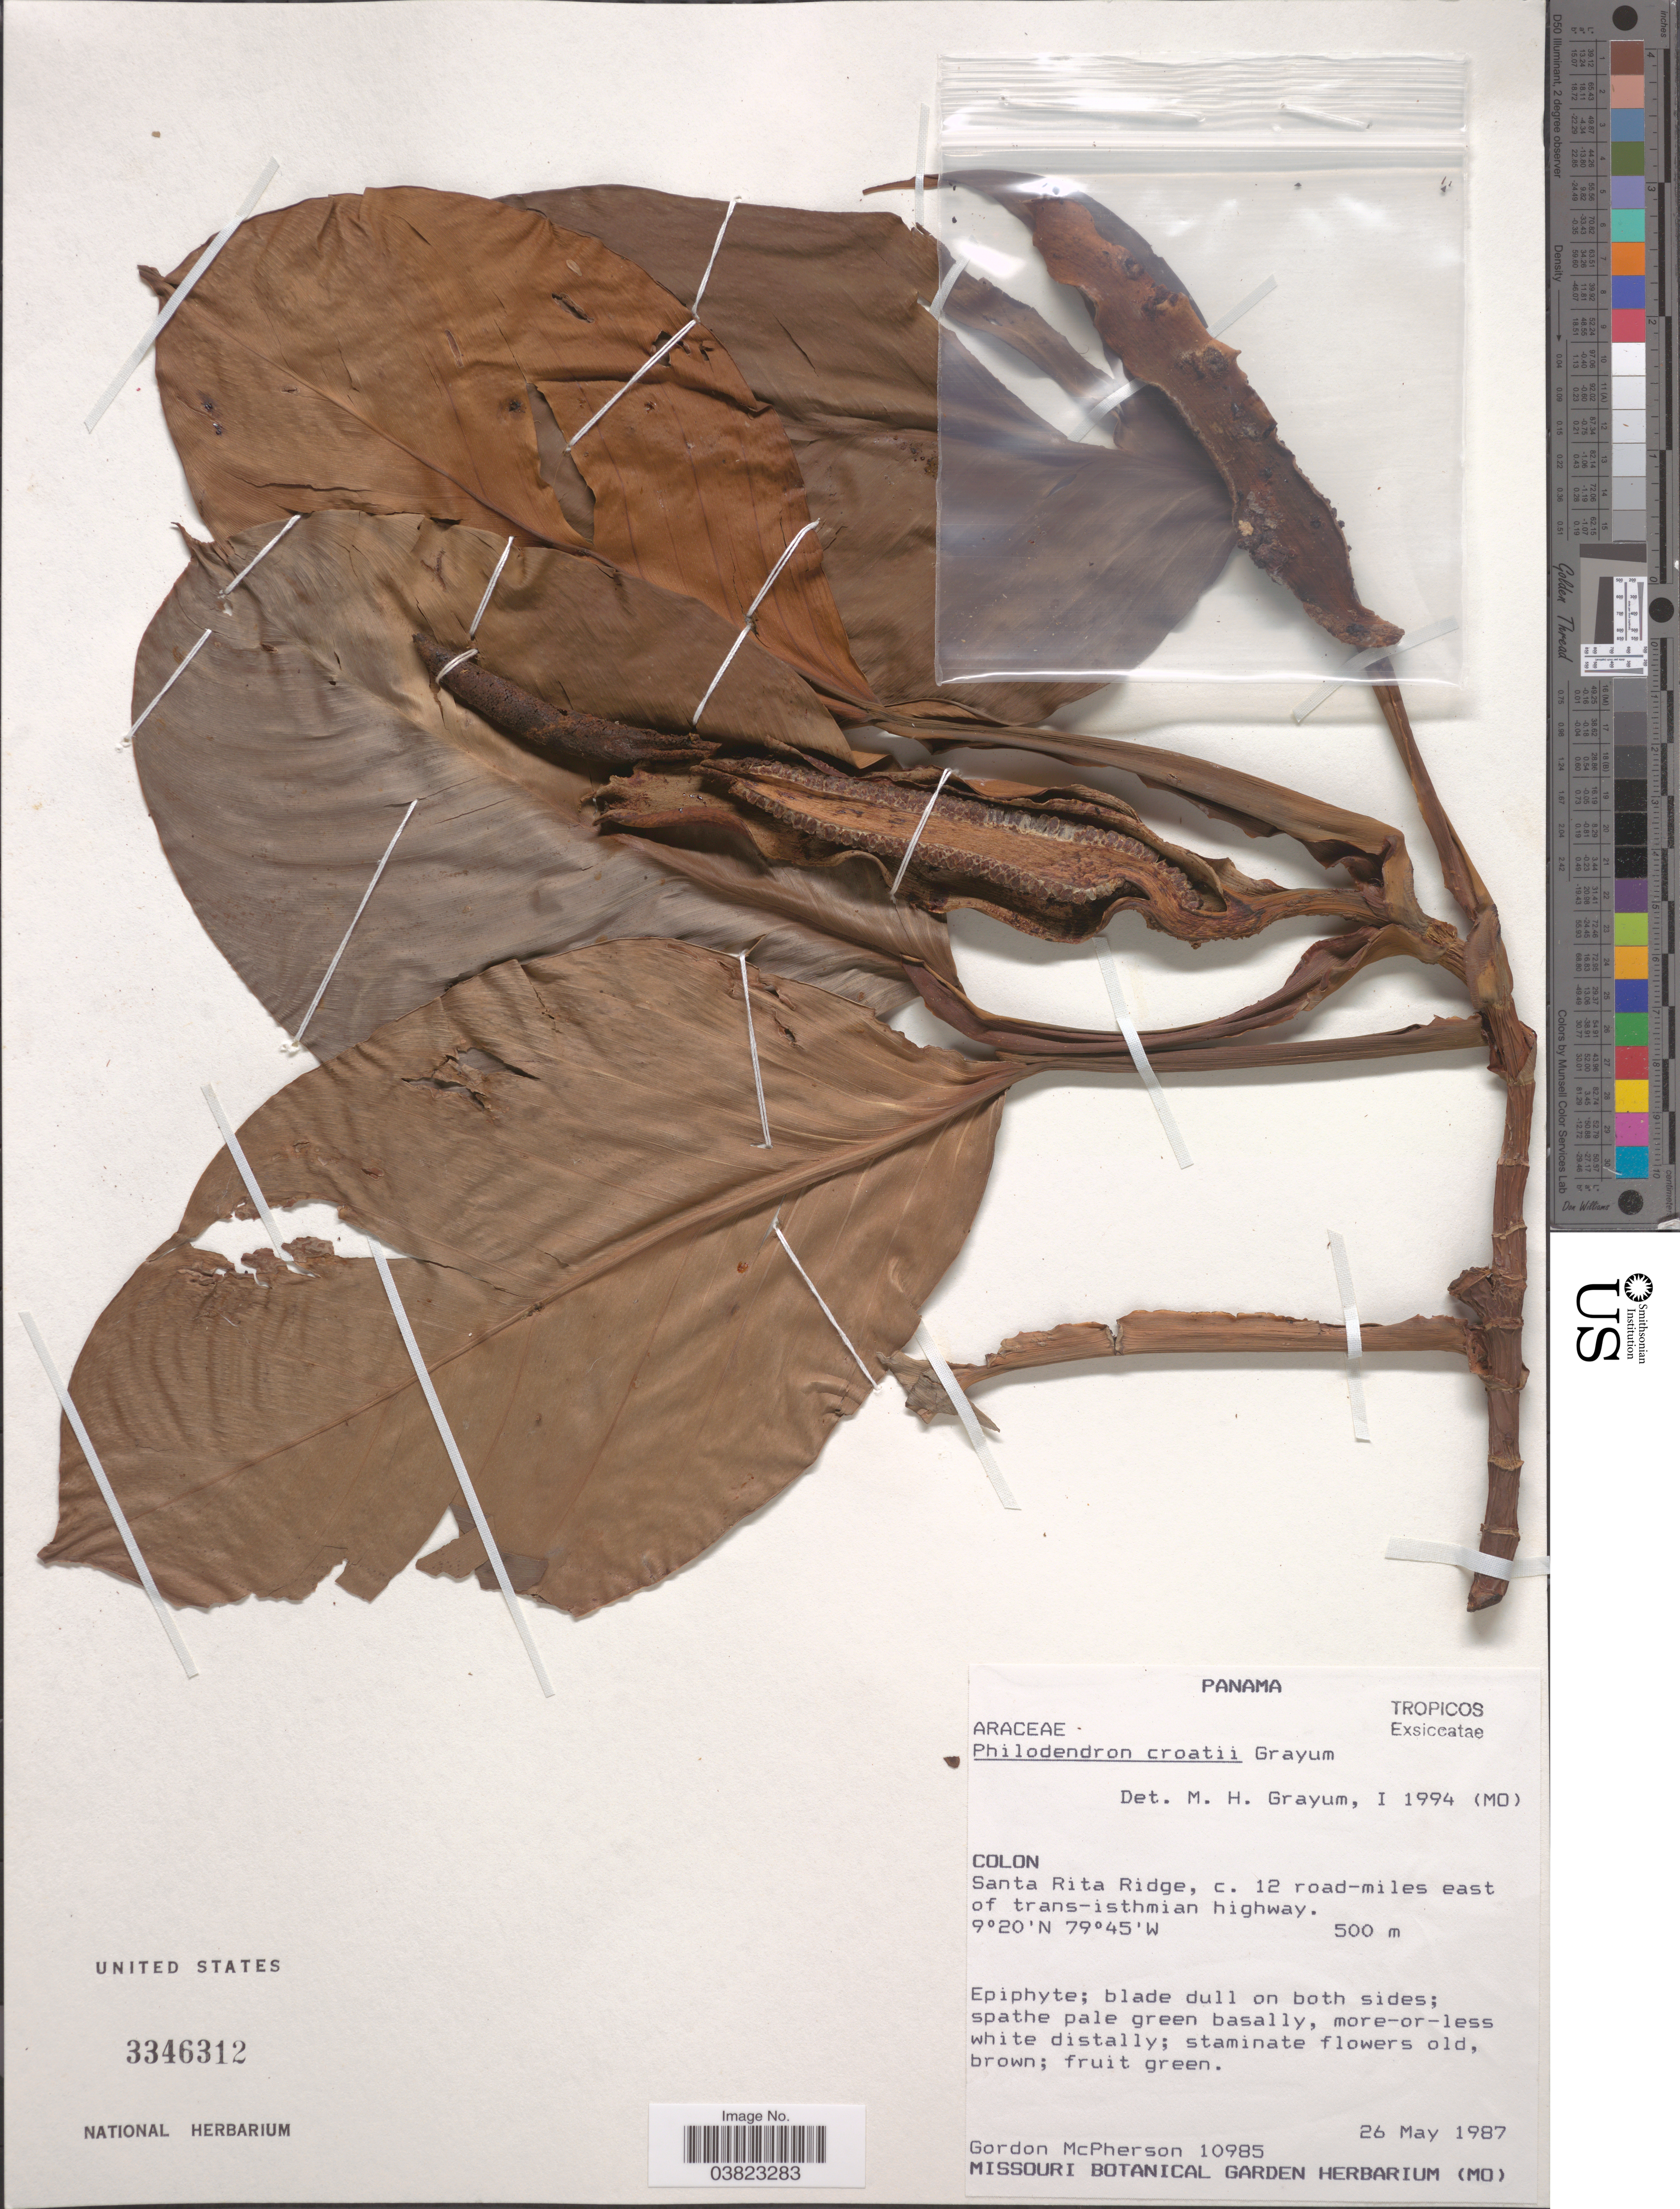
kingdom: Plantae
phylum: Tracheophyta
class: Liliopsida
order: Alismatales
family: Araceae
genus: Philodendron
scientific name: Philodendron croatii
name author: Grayum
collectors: G. McPherson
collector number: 10985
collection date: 1987-05-26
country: Panama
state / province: Colón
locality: Santa Rita Ridge, c. 12 road-miles east of trans-isthmian highway.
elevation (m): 500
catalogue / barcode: US 3346312